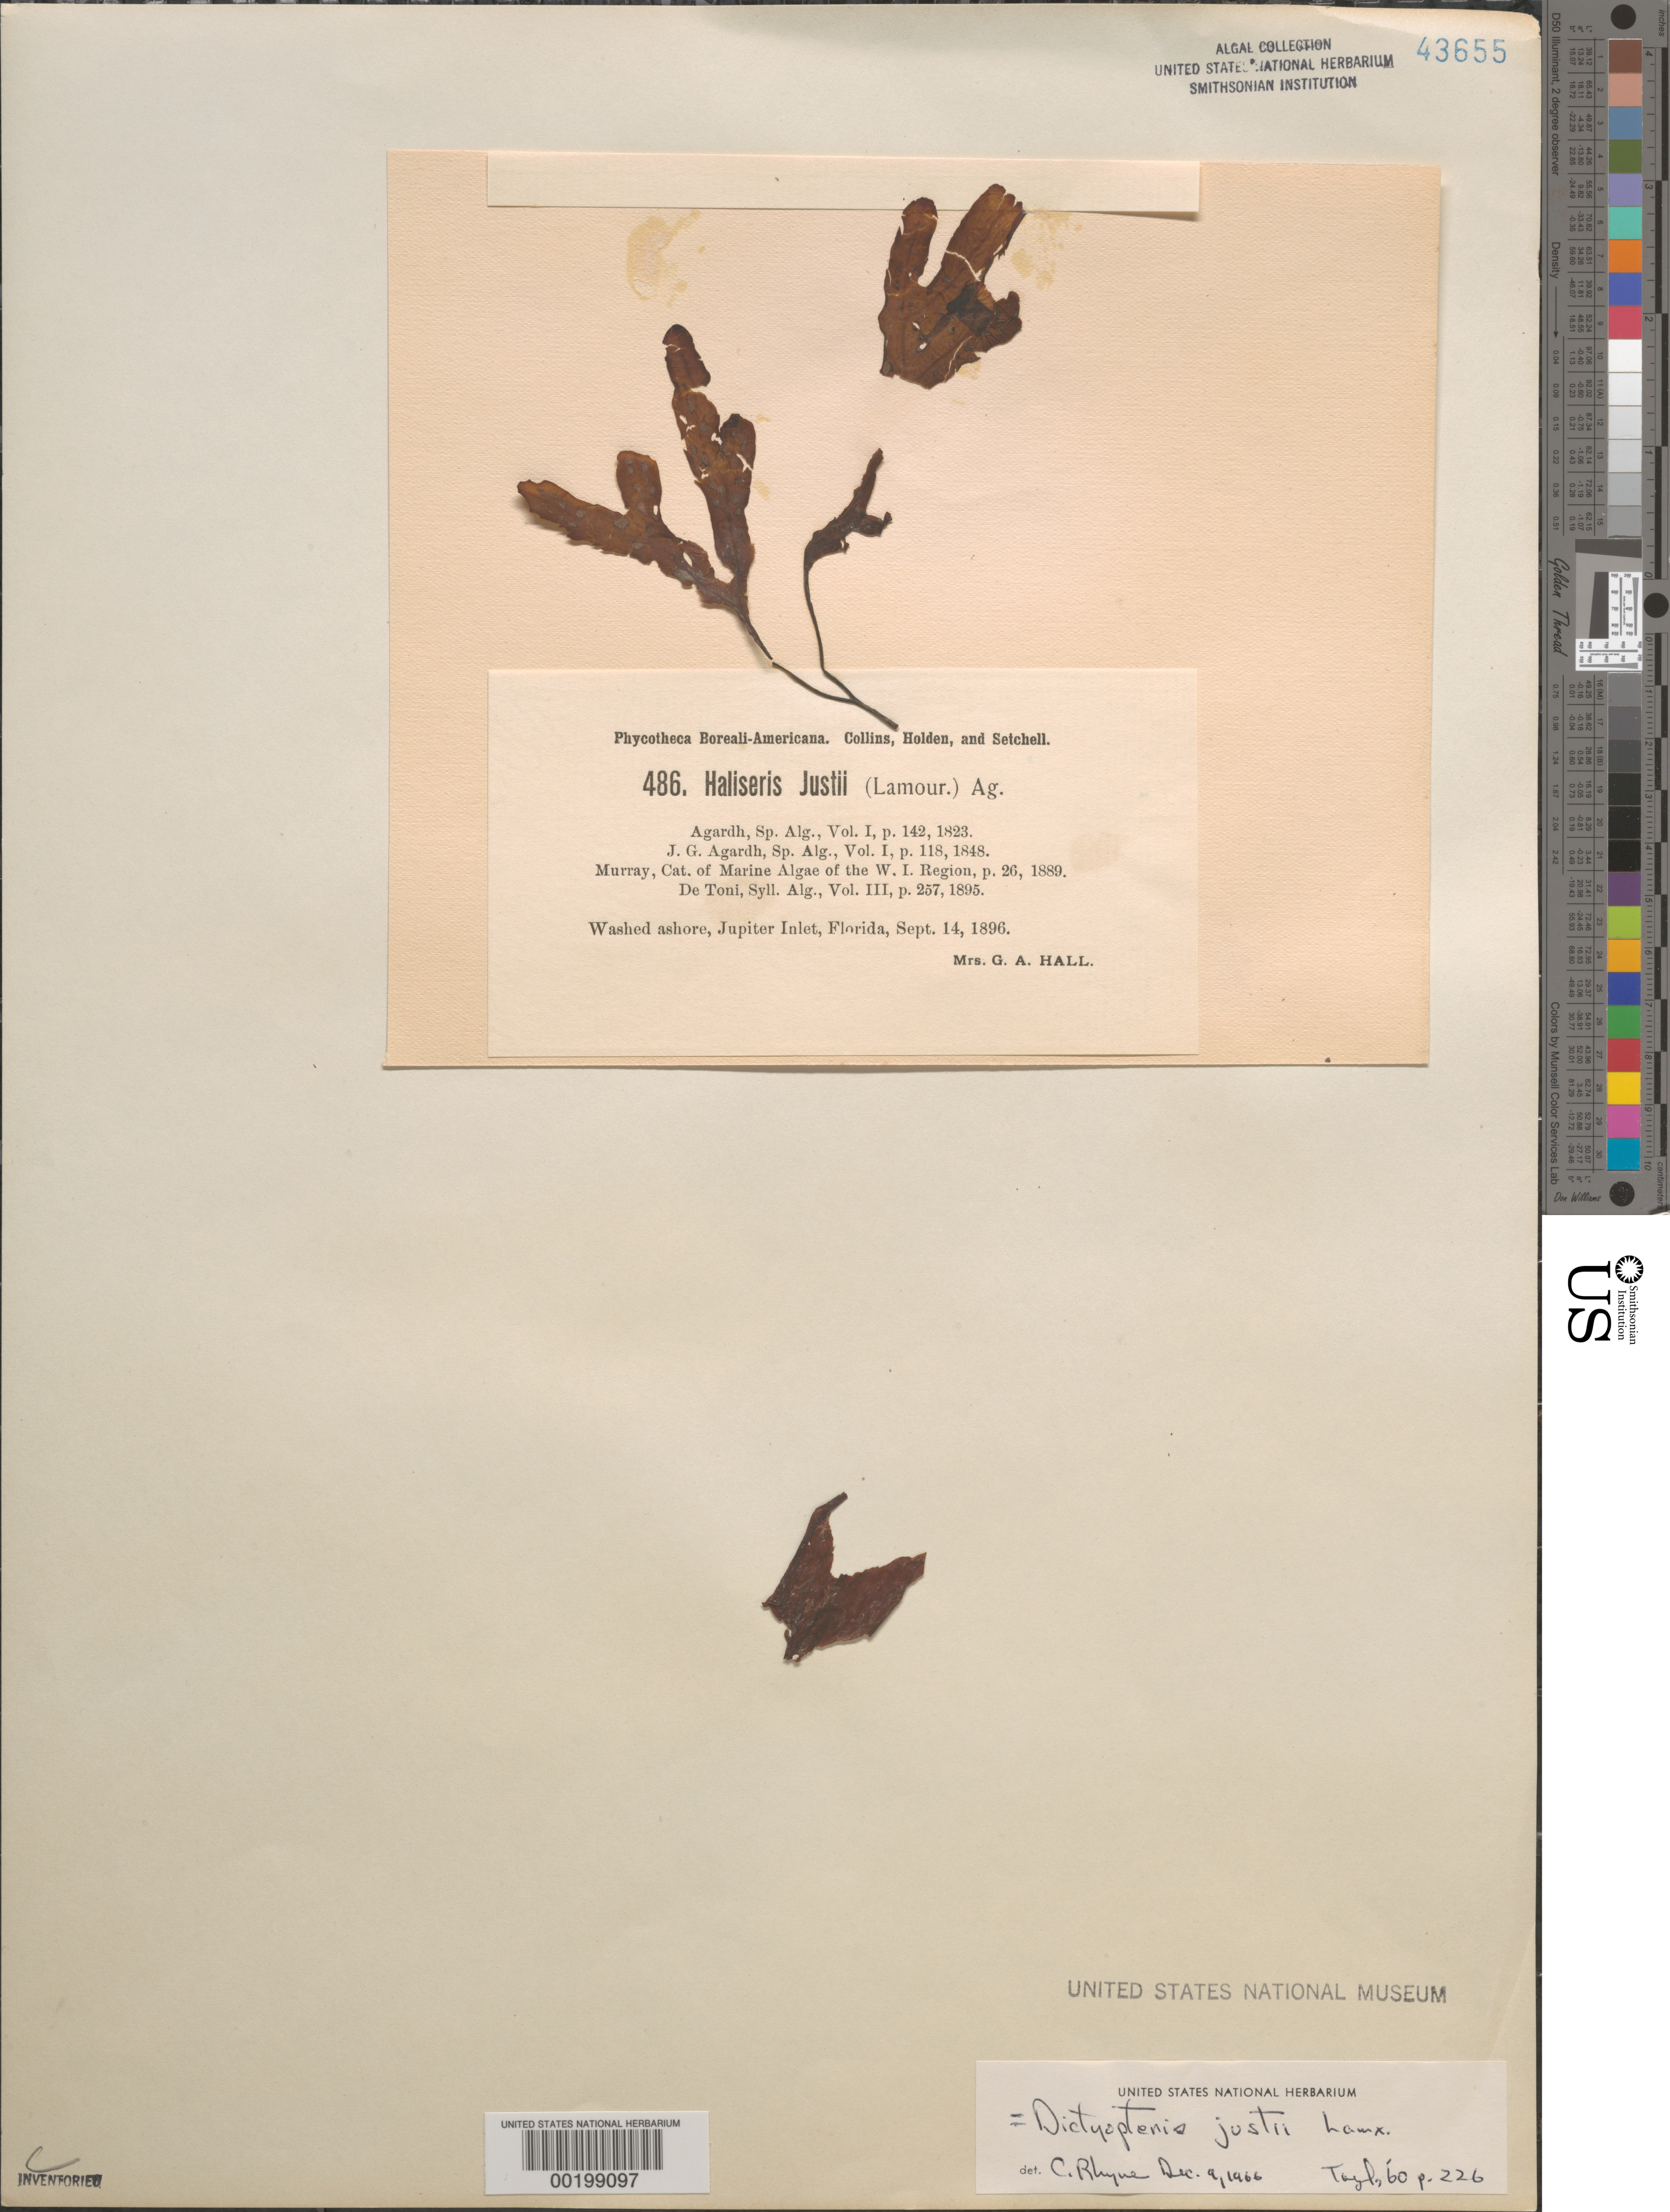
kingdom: Chromista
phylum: Ochrophyta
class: Phaeophyceae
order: Dictyotales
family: Dictyotaceae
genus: Dictyopteris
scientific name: Dictyopteris justii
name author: J.V.Lamouroux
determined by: Rhyne, C. F.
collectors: Mrs. Hall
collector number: PB-A 486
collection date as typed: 14 Sep 1896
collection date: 1896-09-14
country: United States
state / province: Florida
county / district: Palm Beach County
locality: Jupiter Inlet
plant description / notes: Collins, Holden & Setchell, Phycotheca Boreali-Americana, as Haliseris justii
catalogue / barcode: US 43655